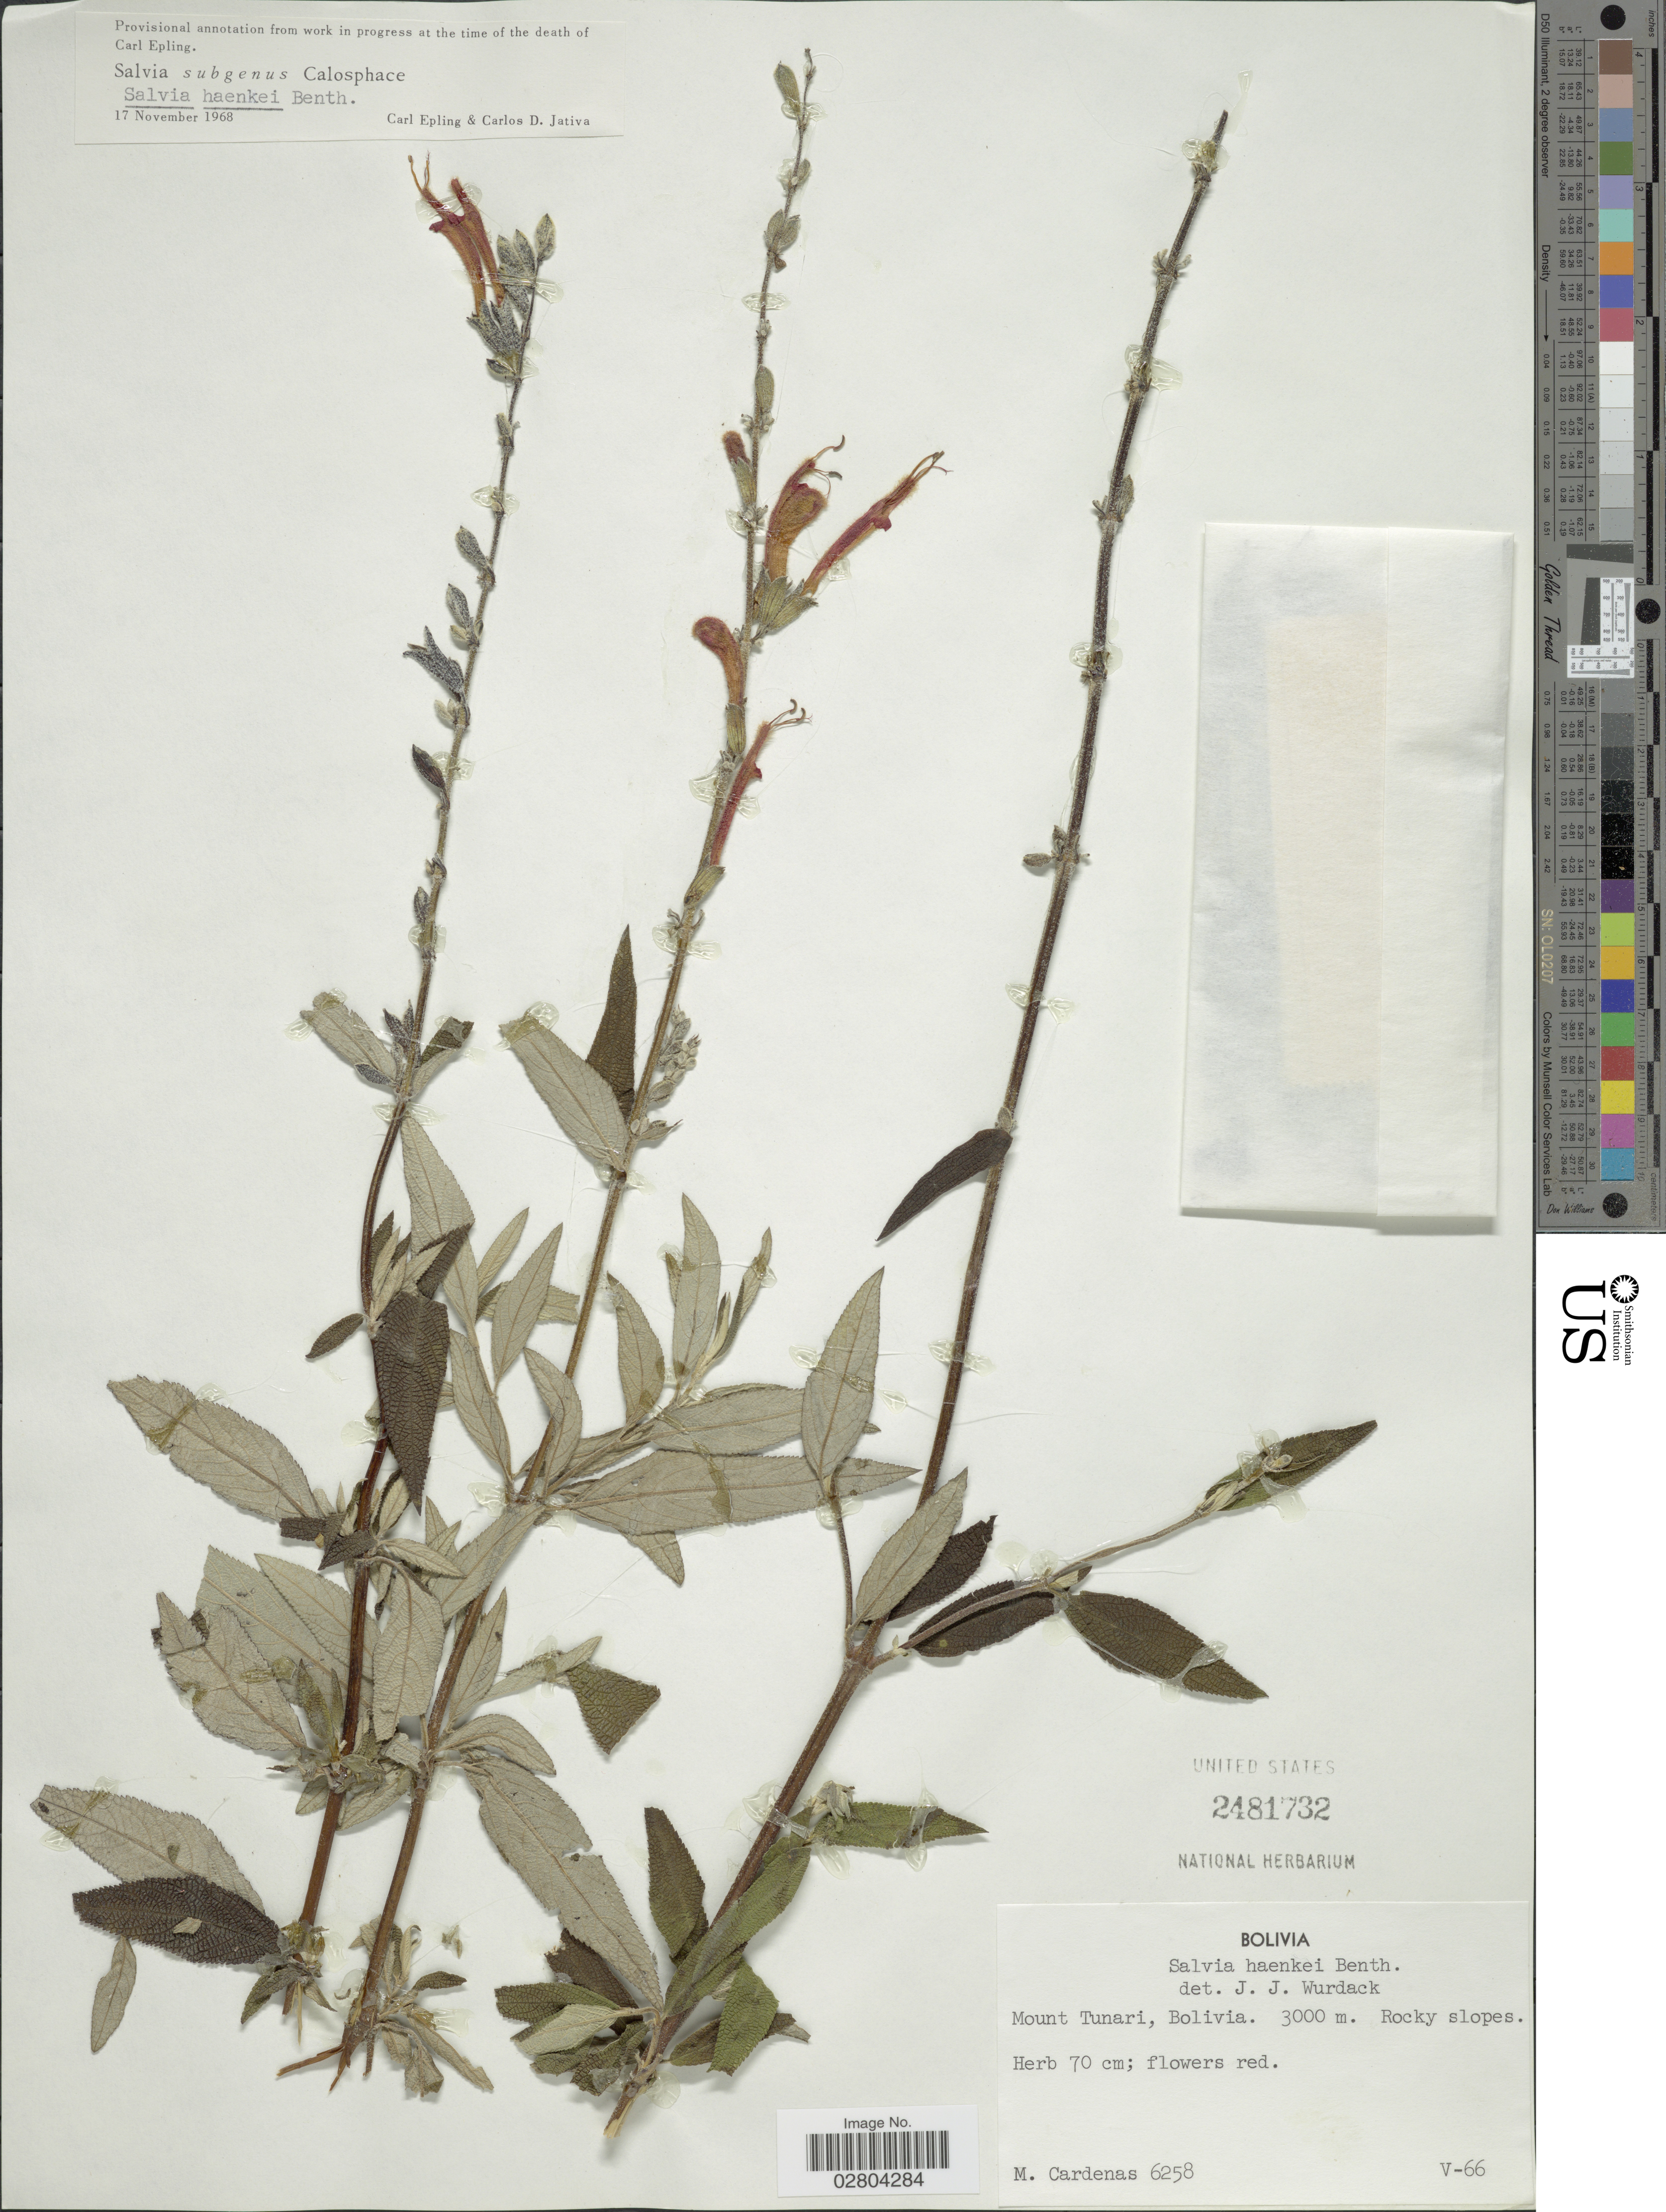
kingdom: Plantae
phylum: Tracheophyta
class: Magnoliopsida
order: Lamiales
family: Lamiaceae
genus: Salvia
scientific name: Salvia haenkei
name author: Benth.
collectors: M. Cárdenas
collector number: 6258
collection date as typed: Transcribed d/m/y: /5/66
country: Bolivia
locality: Mount Tunari.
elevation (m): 3000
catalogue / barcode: US 2481732